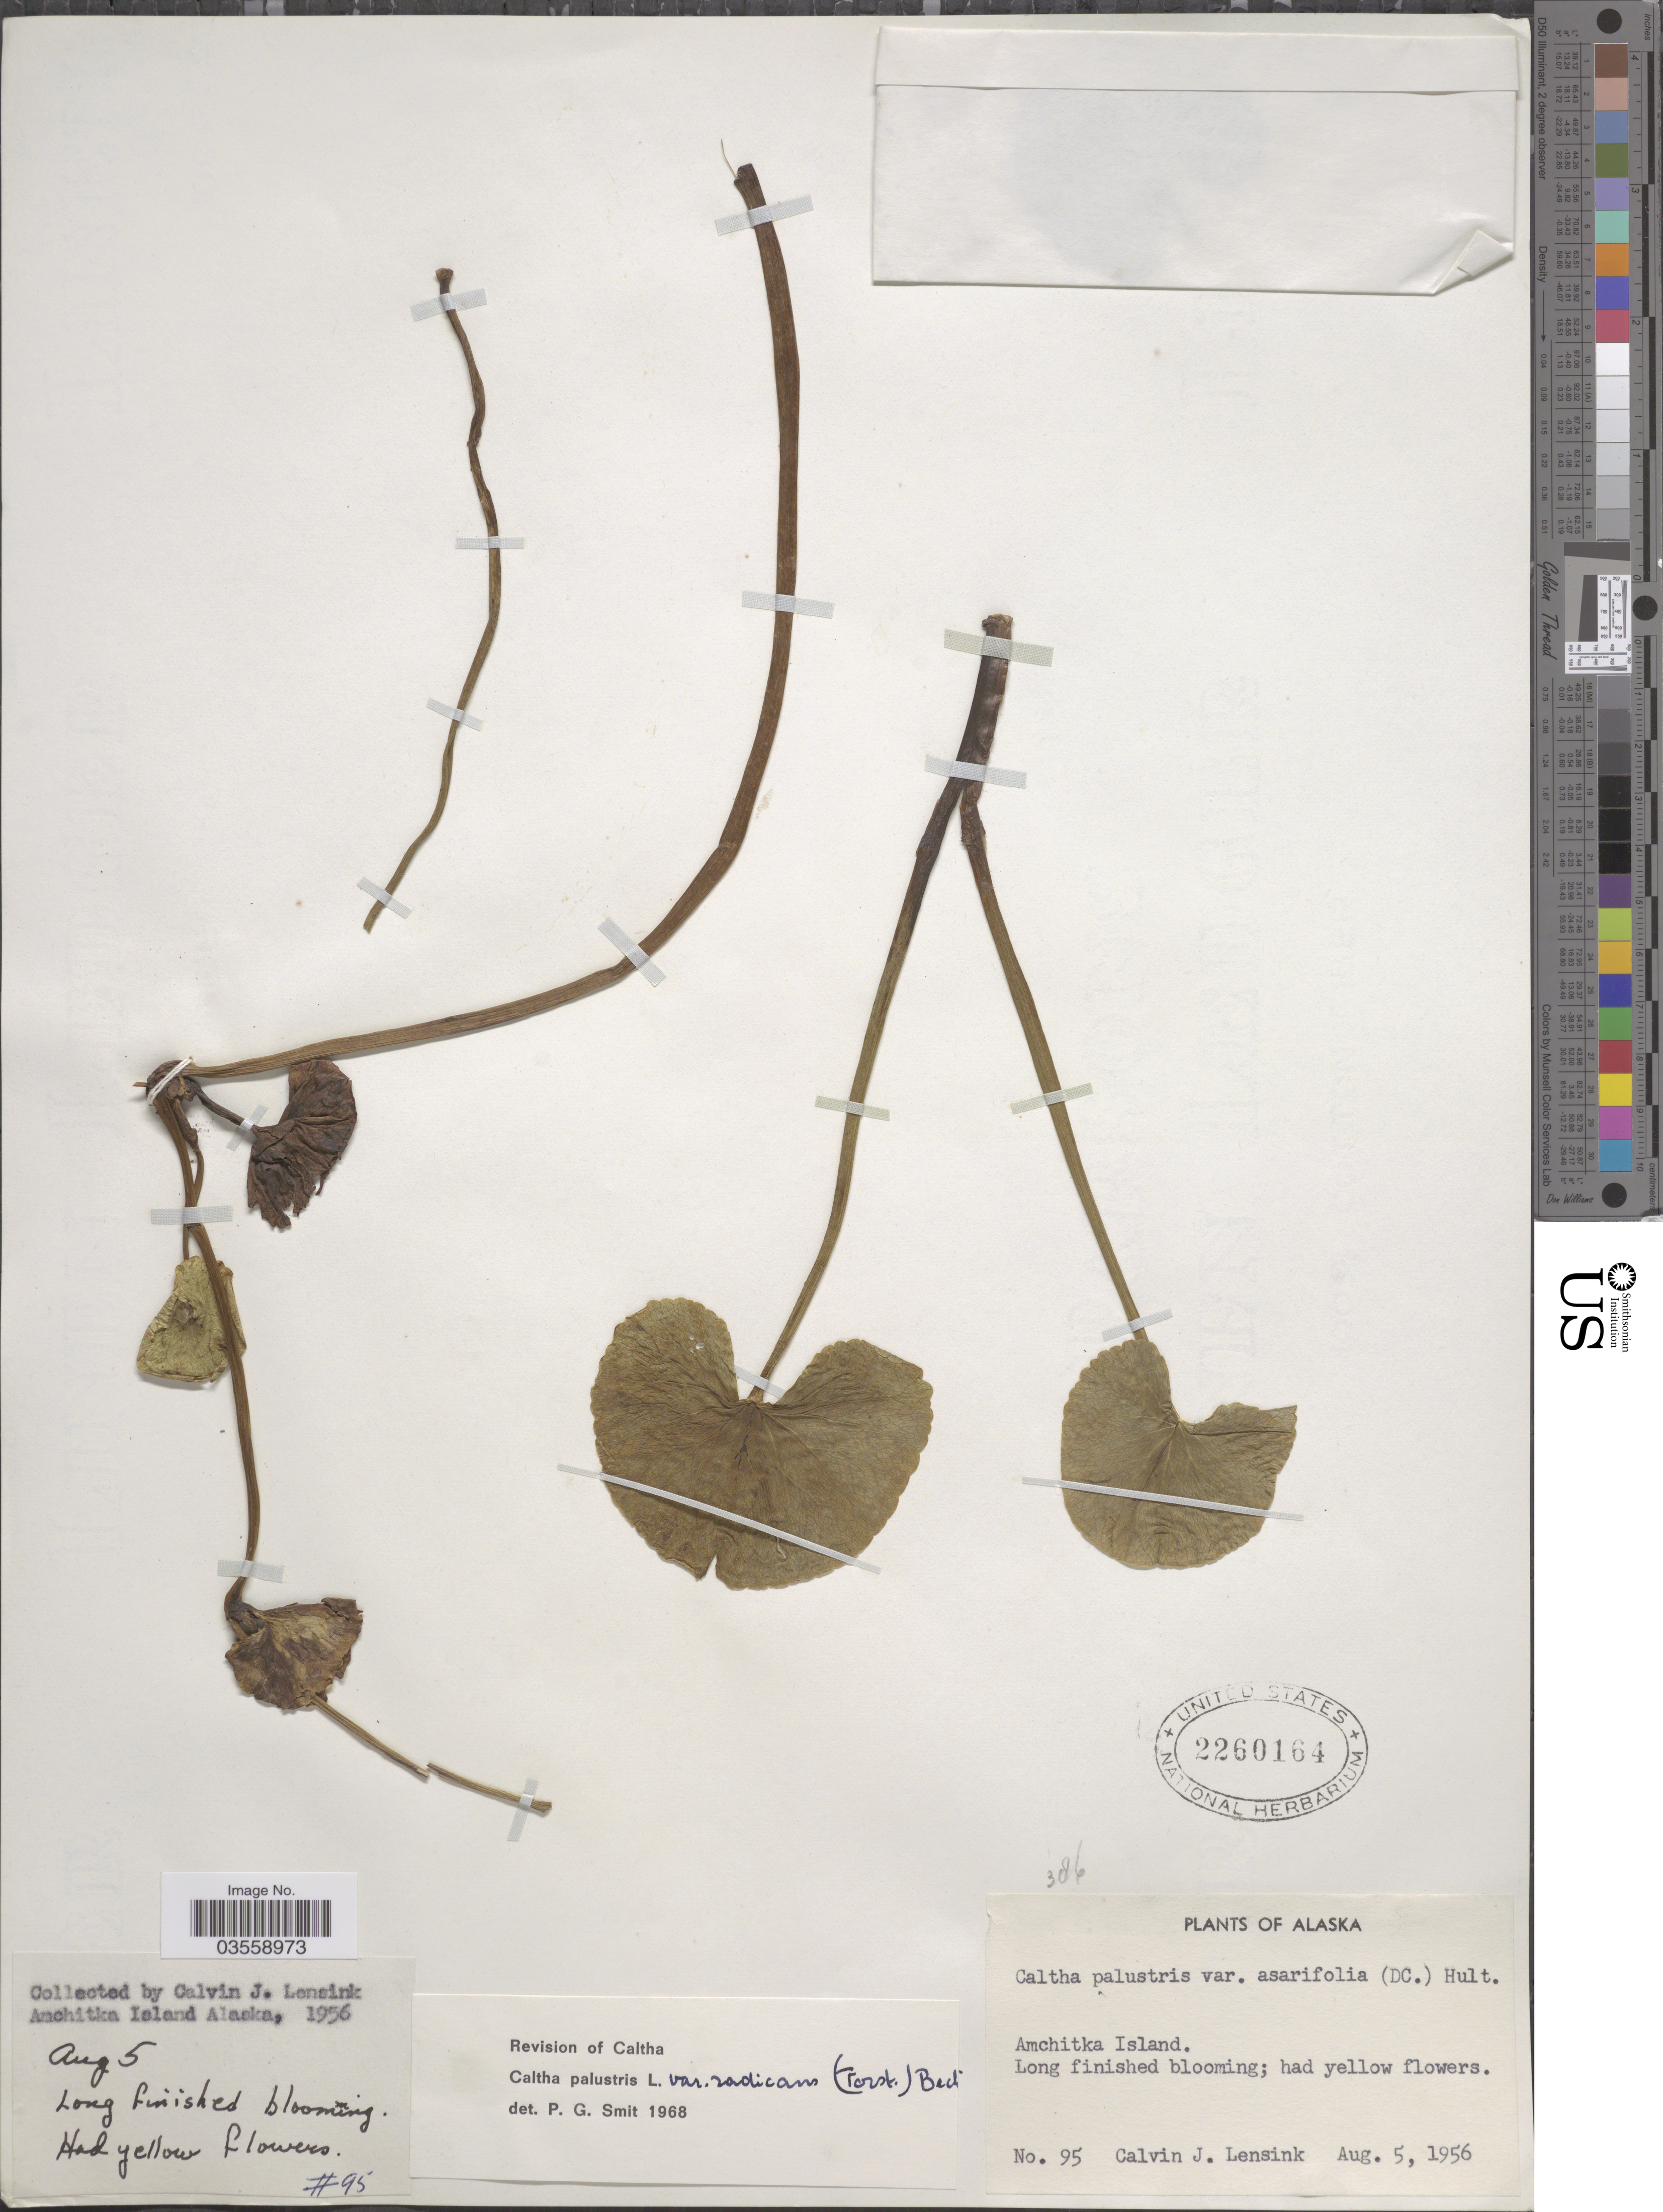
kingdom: Plantae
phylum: Tracheophyta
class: Magnoliopsida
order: Ranunculales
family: Ranunculaceae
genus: Caltha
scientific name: Caltha palustris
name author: L.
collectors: C. Lensink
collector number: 95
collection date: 1956-08-05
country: United States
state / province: Alaska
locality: Amchitka Island.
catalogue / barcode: US 2260164